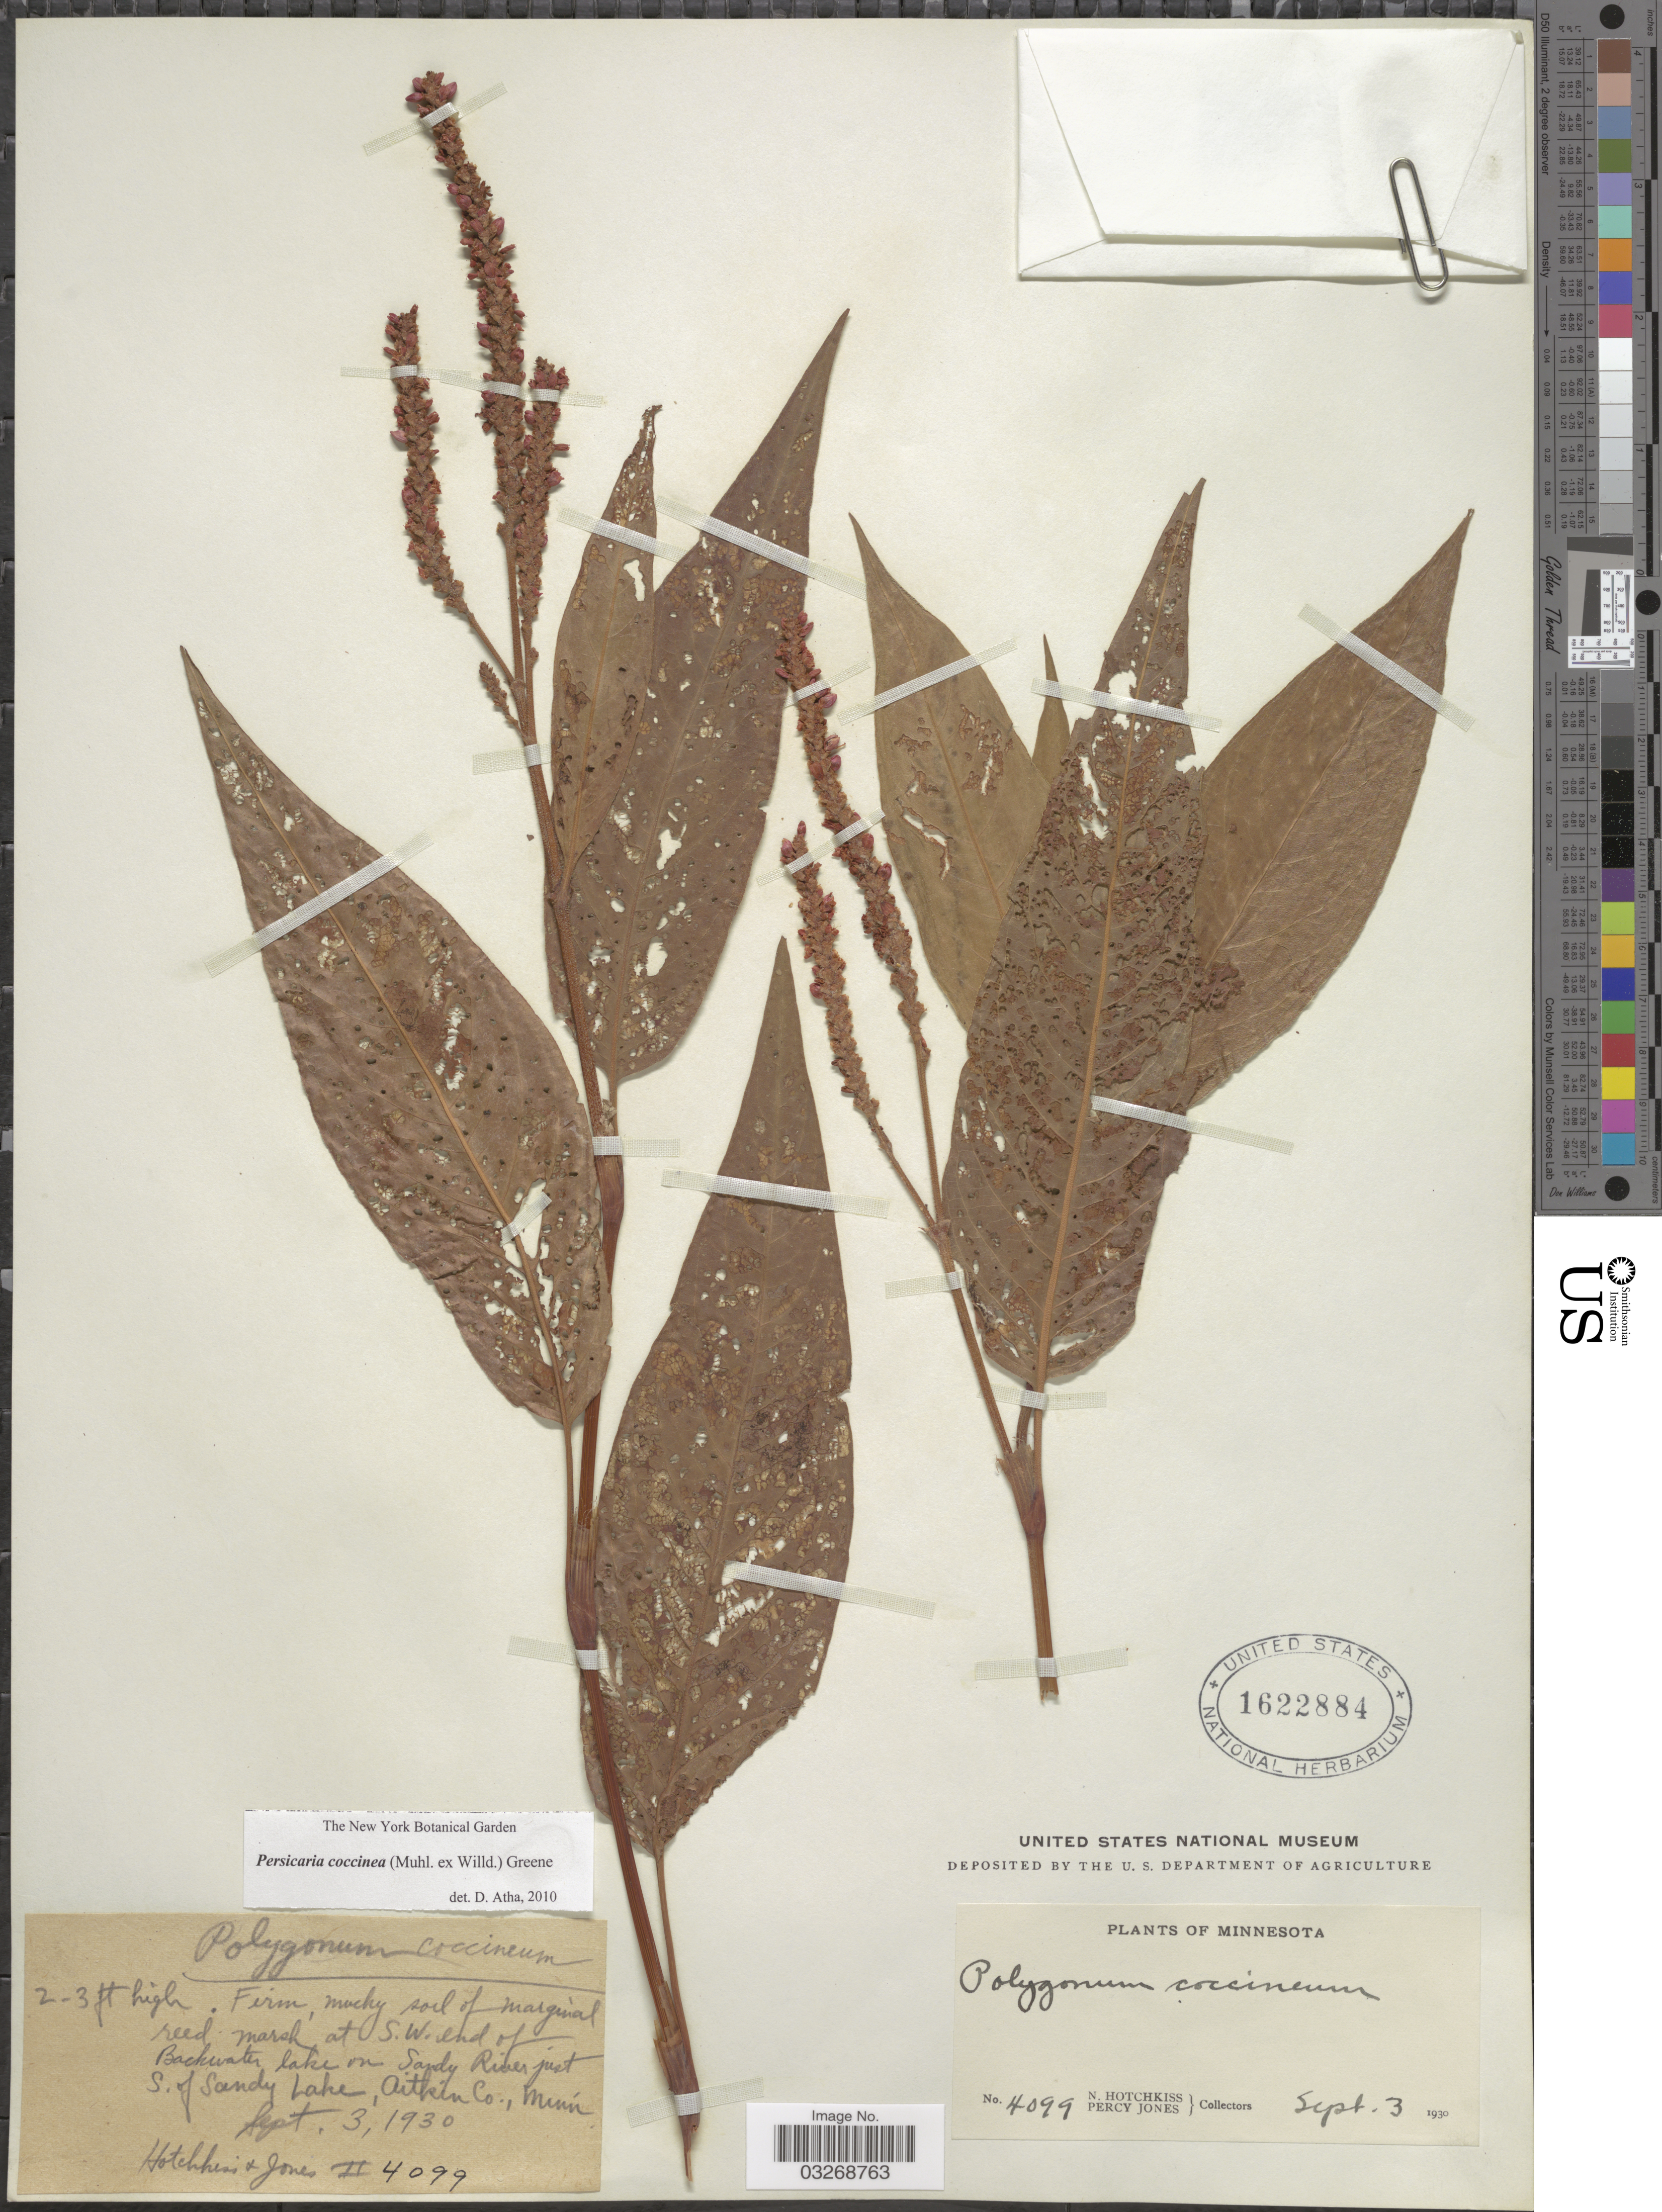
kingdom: Plantae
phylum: Tracheophyta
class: Magnoliopsida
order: Caryophyllales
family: Polygonaceae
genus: Persicaria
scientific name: Persicaria coccinea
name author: (Muhl. ex Willd.) Greene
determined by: Atha, D. E.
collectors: N. Hotchkiss & P. Jones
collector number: II4099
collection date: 1930-09-03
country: United States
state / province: Minnesota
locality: Marsh at S.W. end of Backwater lake on Sandy River just S. of Sandy Lake, Aitkin Co.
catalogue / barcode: US 1622884